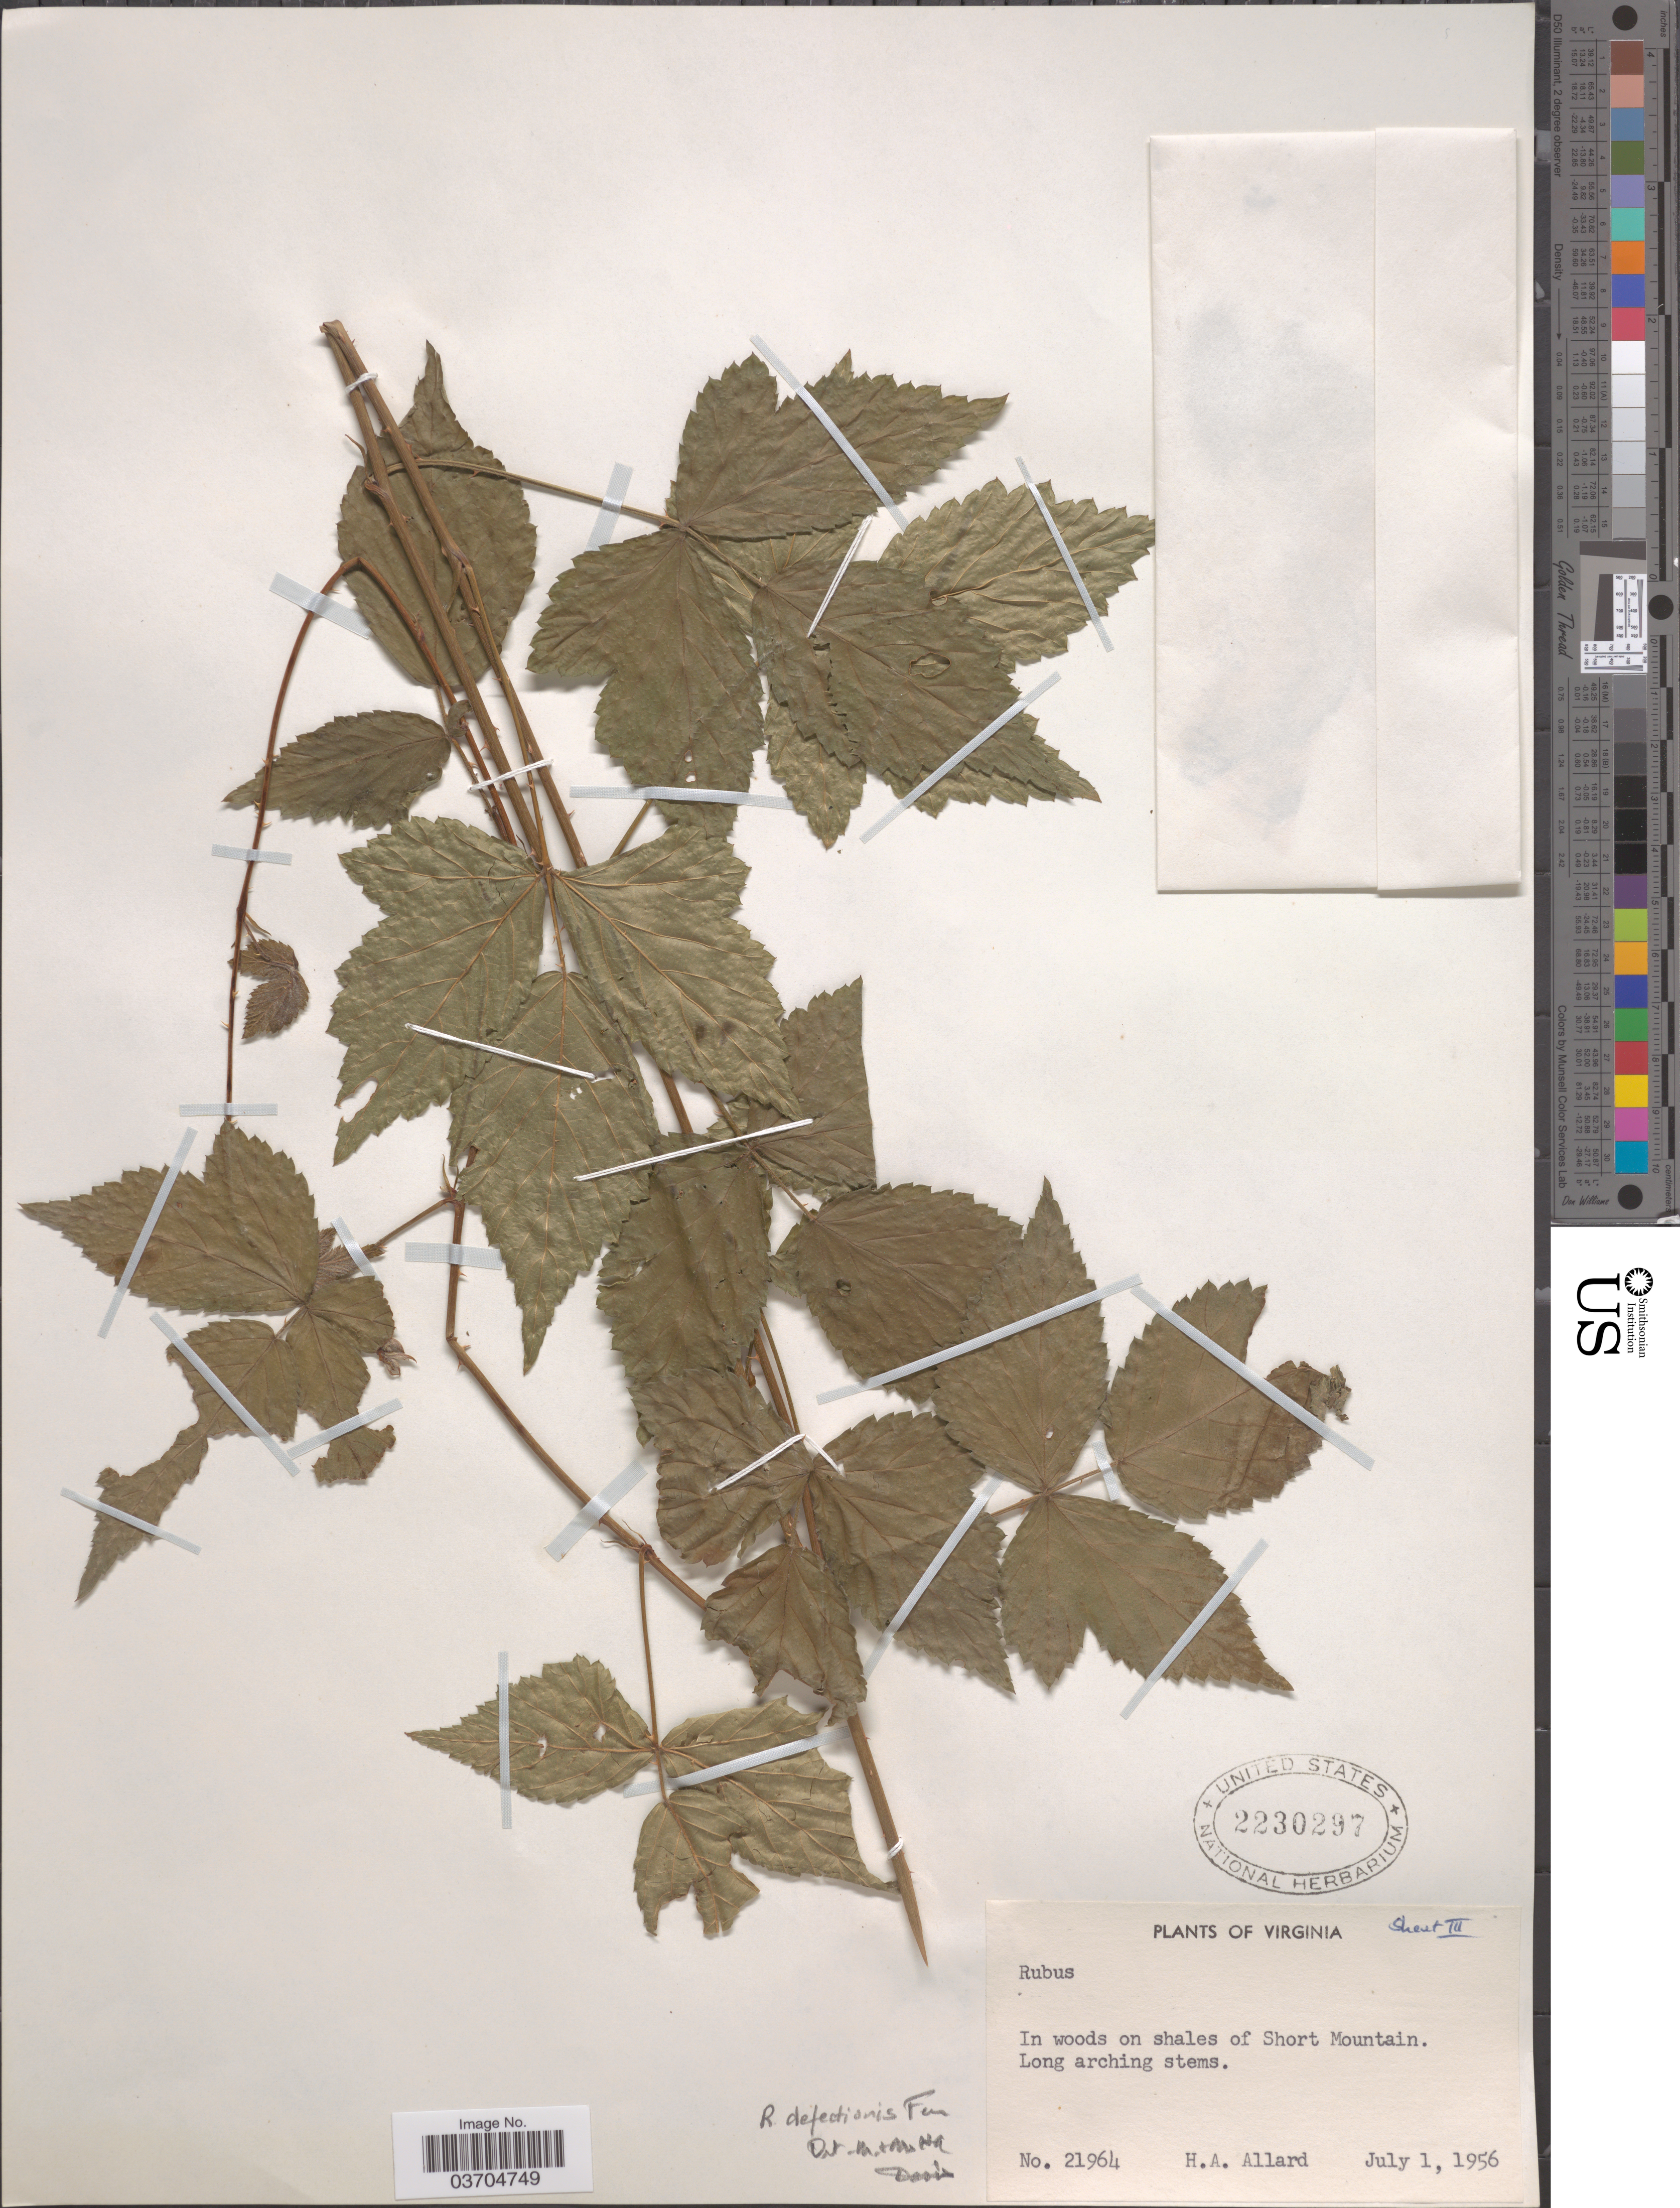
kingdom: Plantae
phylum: Tracheophyta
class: Magnoliopsida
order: Rosales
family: Rosaceae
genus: Rubus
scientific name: Rubus defectionis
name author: Fernald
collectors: H. A. Allard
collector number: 21964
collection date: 1956-07-01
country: United States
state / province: Virginia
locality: On shales of Short Mountain.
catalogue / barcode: US 2230297